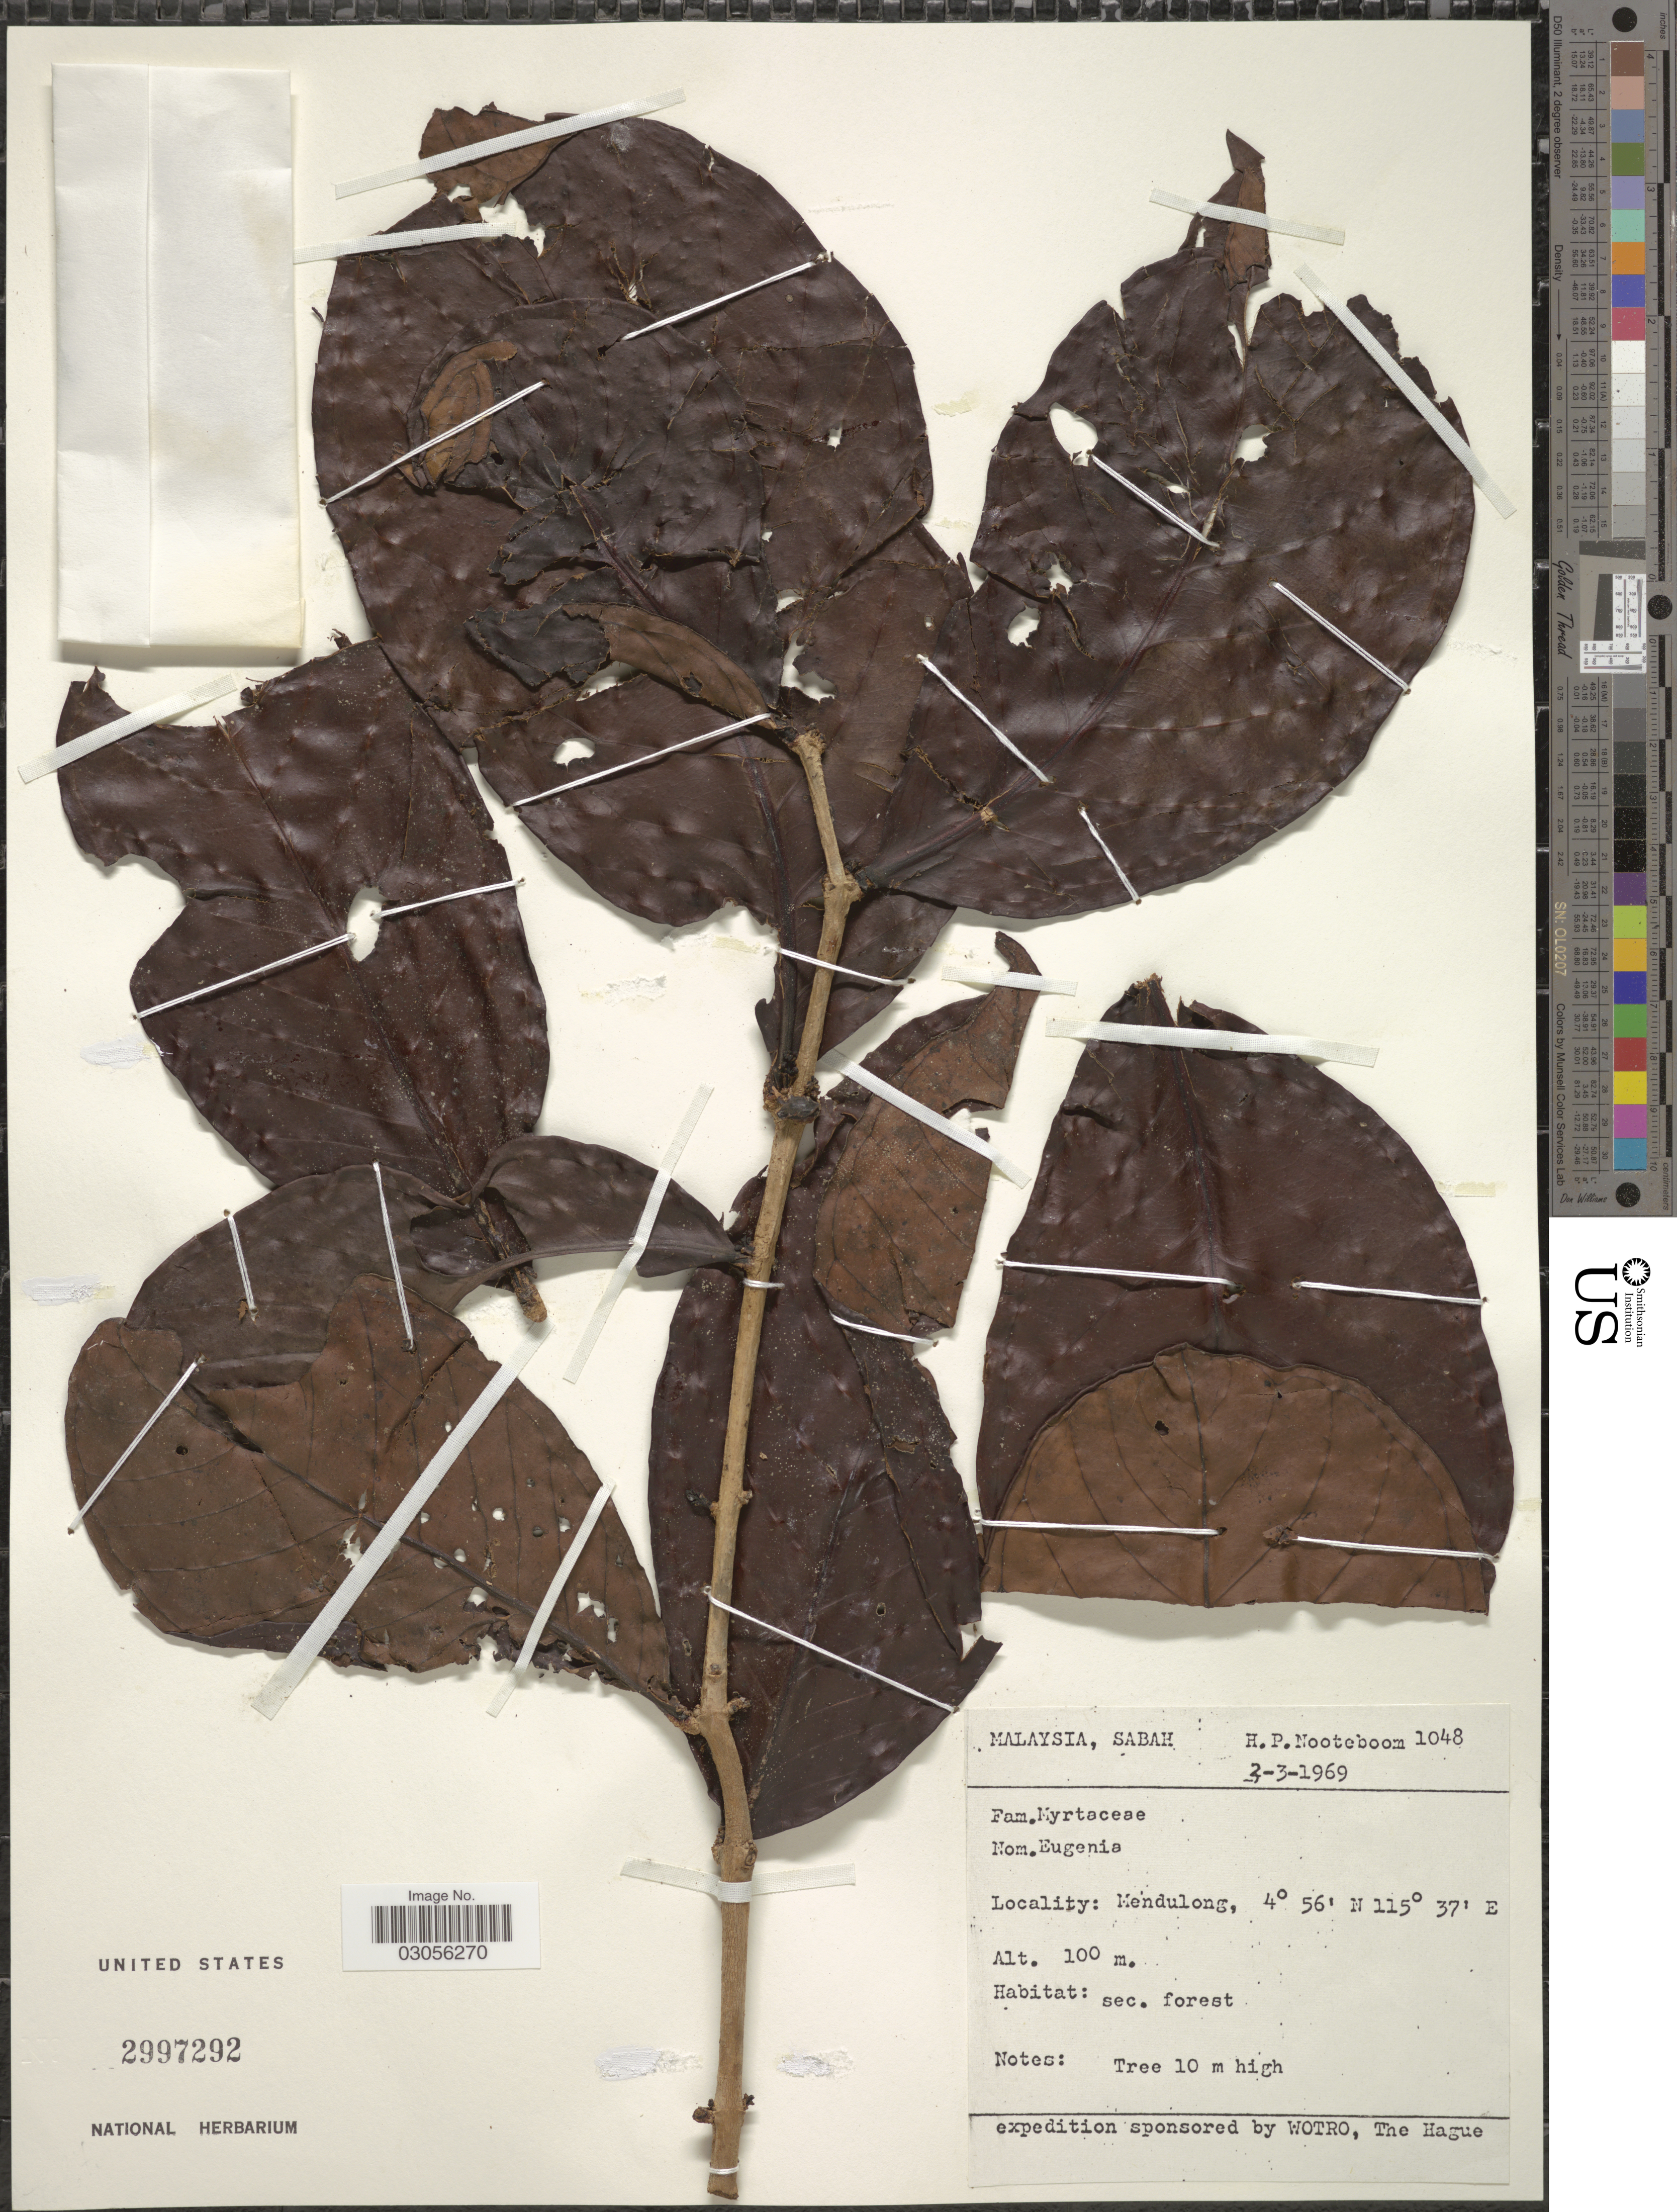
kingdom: Plantae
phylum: Tracheophyta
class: Magnoliopsida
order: Myrtales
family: Myrtaceae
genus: Eugenia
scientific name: Eugenia sp.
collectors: H. P. Nooteboom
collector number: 1048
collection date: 1969-03-03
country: Malaysia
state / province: Sabah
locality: Mendulong.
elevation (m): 100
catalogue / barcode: US 2997292